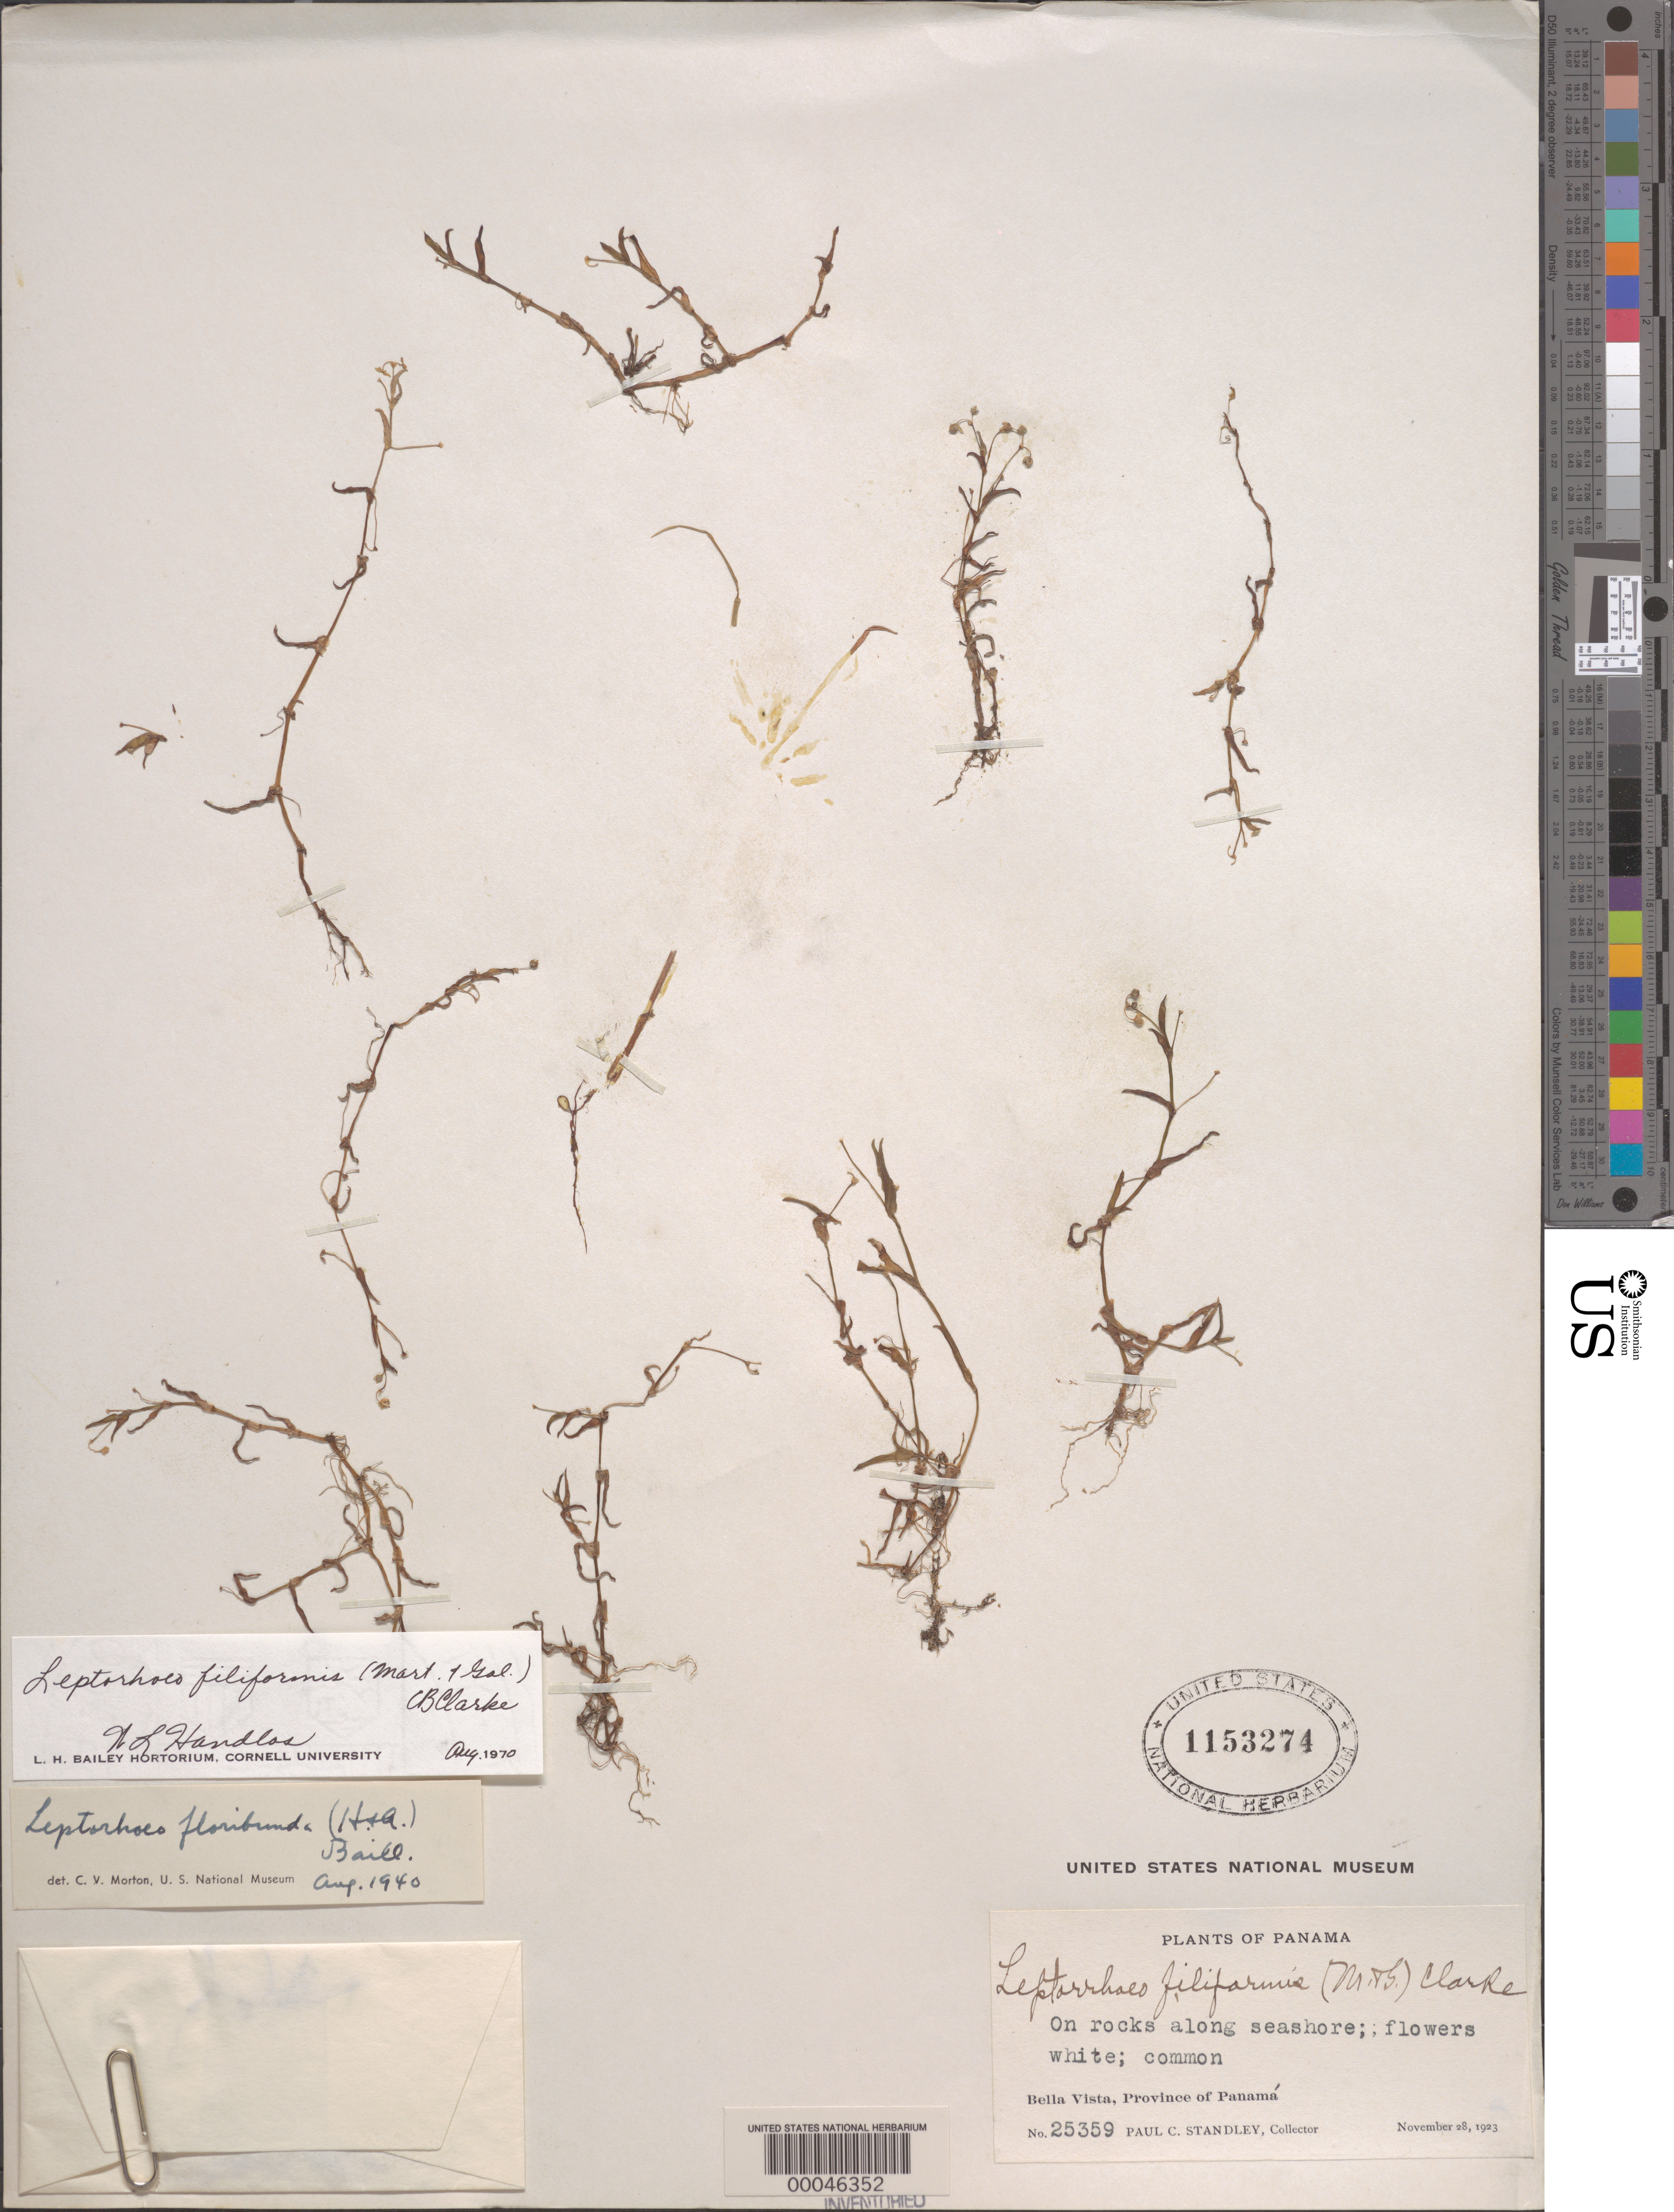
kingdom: Plantae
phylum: Tracheophyta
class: Liliopsida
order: Commelinales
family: Commelinaceae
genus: Callisia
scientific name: Callisia filiformis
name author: (M. Martens & Galeotti) D.R. Hunt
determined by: Handlos, W. L.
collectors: P. C. Standley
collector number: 25359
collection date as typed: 28 Nov 1923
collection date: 1923-11-28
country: Panama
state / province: Panamá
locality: Bella Vista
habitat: Rocks along shore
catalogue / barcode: US 1153274